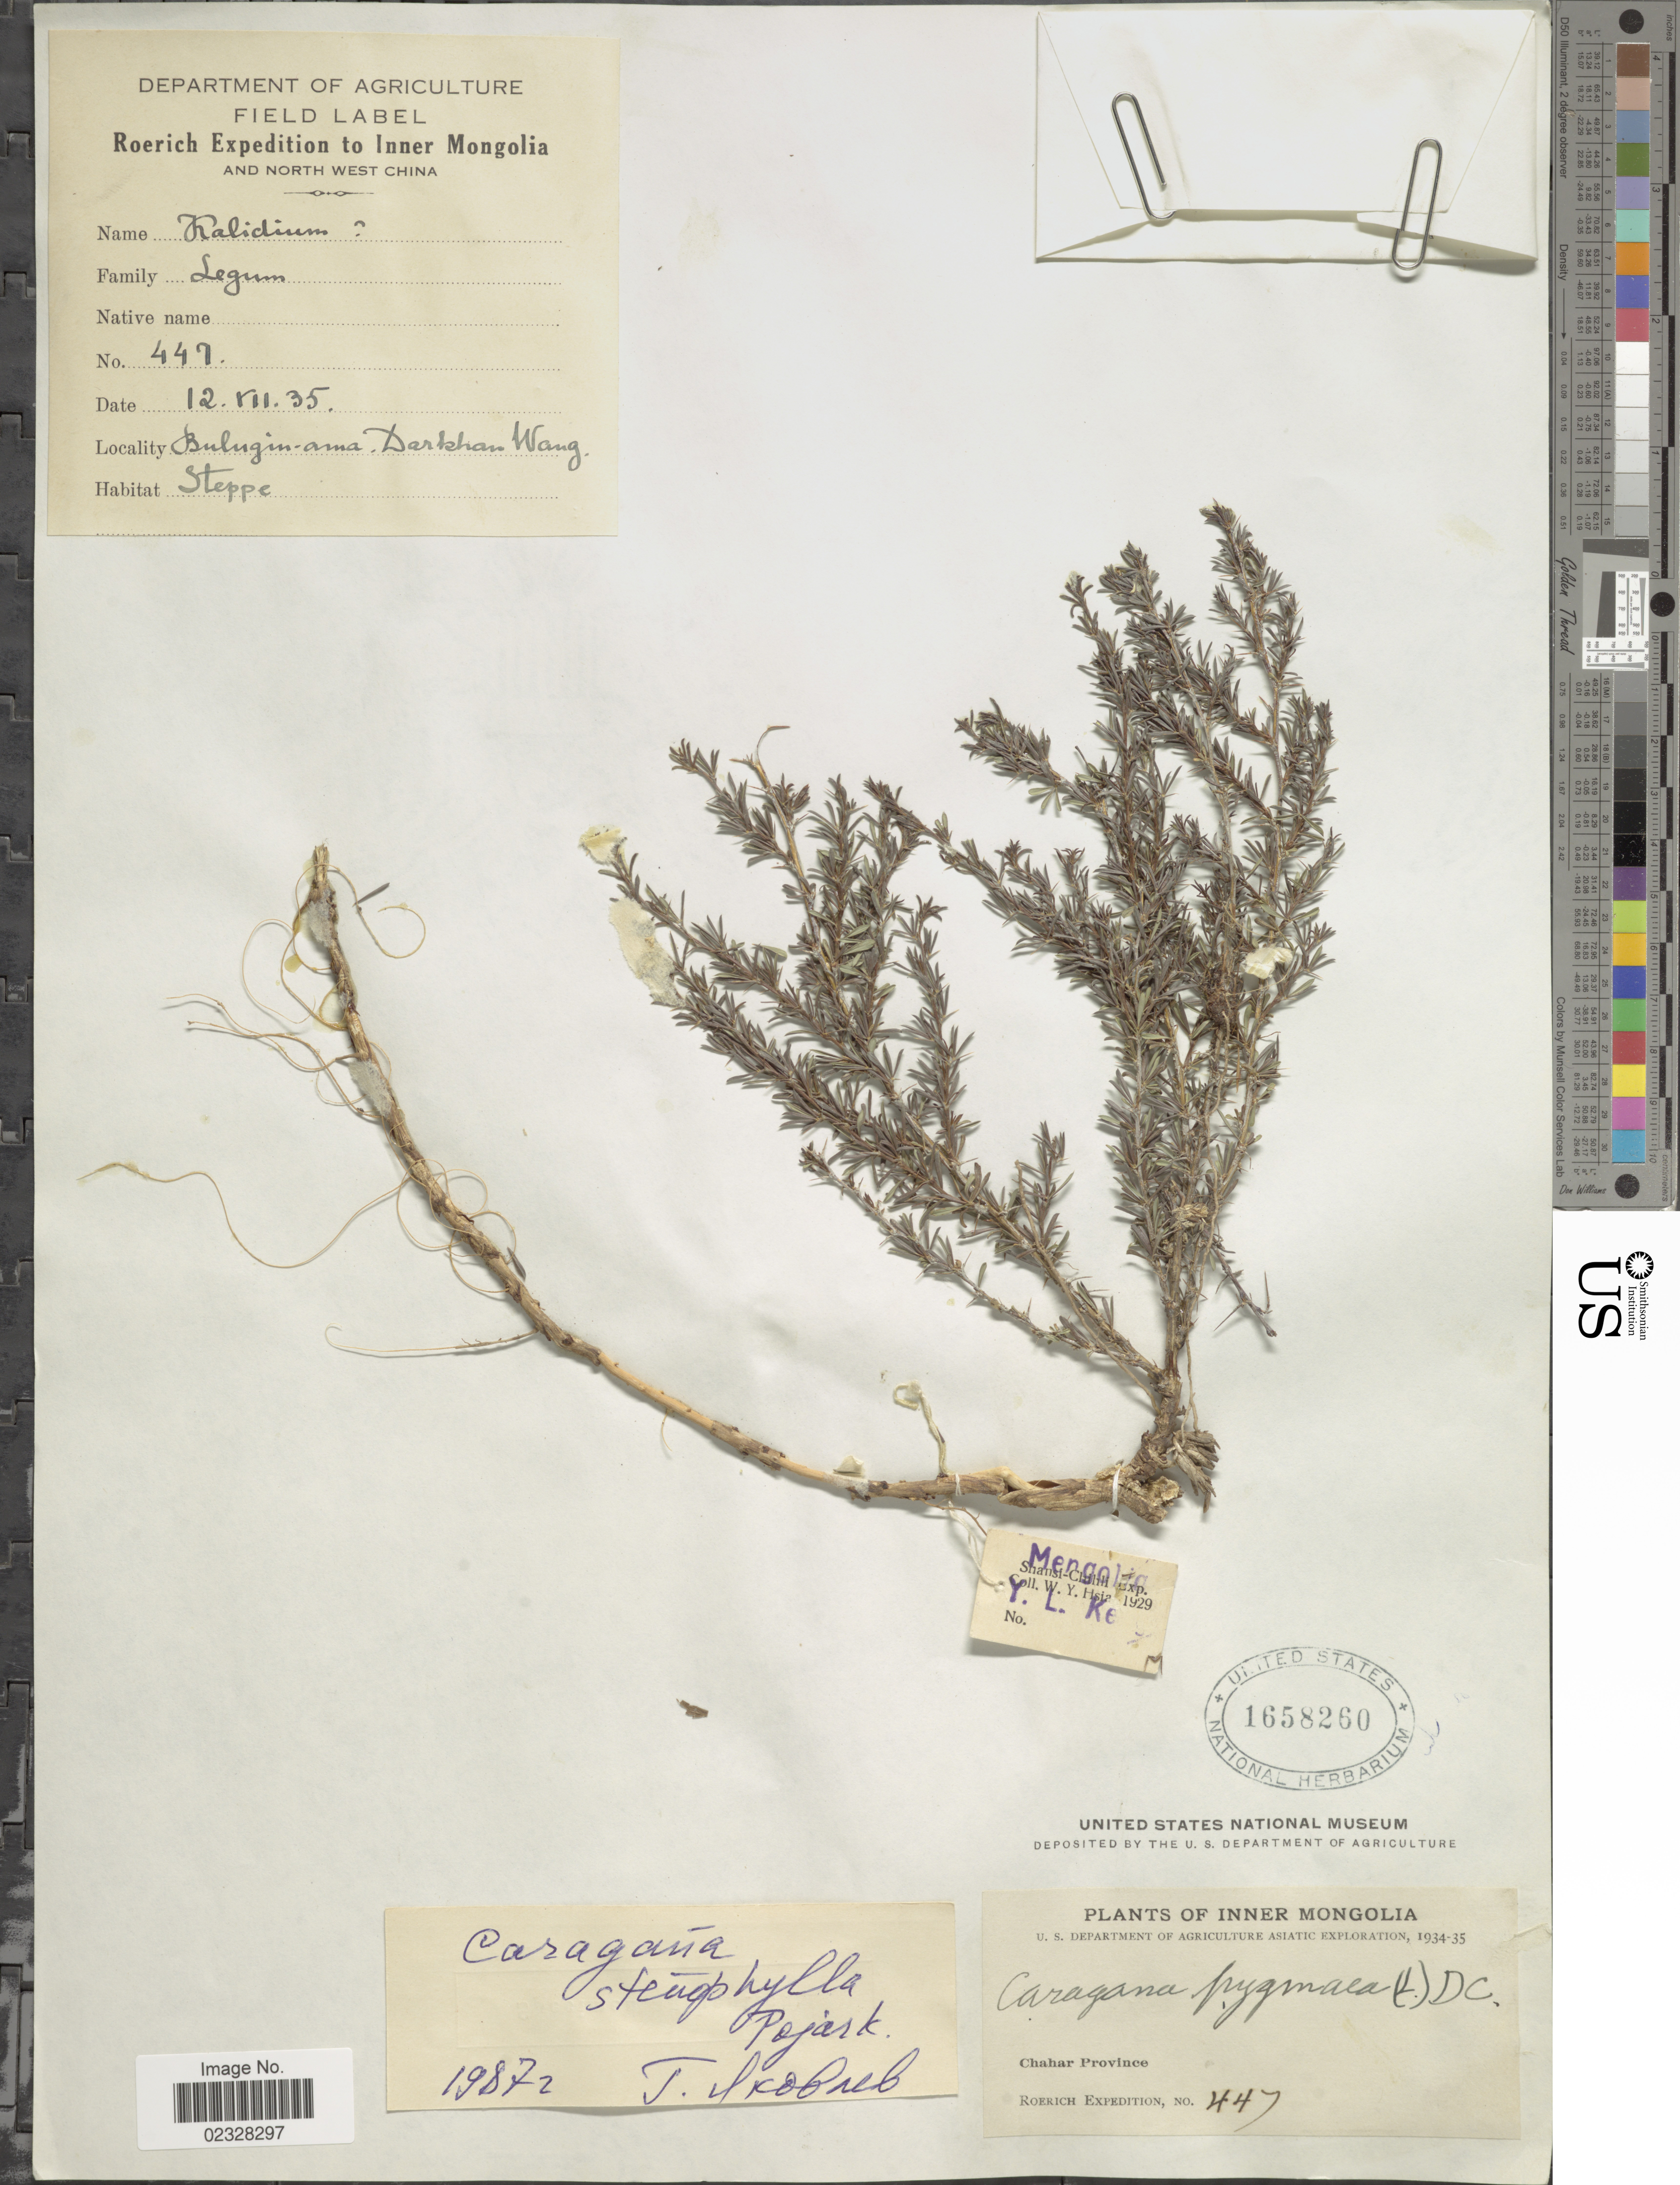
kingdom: Plantae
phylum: Tracheophyta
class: Magnoliopsida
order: Fabales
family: Fabaceae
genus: Caragana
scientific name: Caragana stenophylla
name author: Pojark.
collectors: Roerich Expedition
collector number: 447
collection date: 1935-07-12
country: China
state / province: Nei Monggol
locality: Inner Mongolia, Bulugin-ama, Darkhan Wang, steppe, Chahar Province.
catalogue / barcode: US 1658260